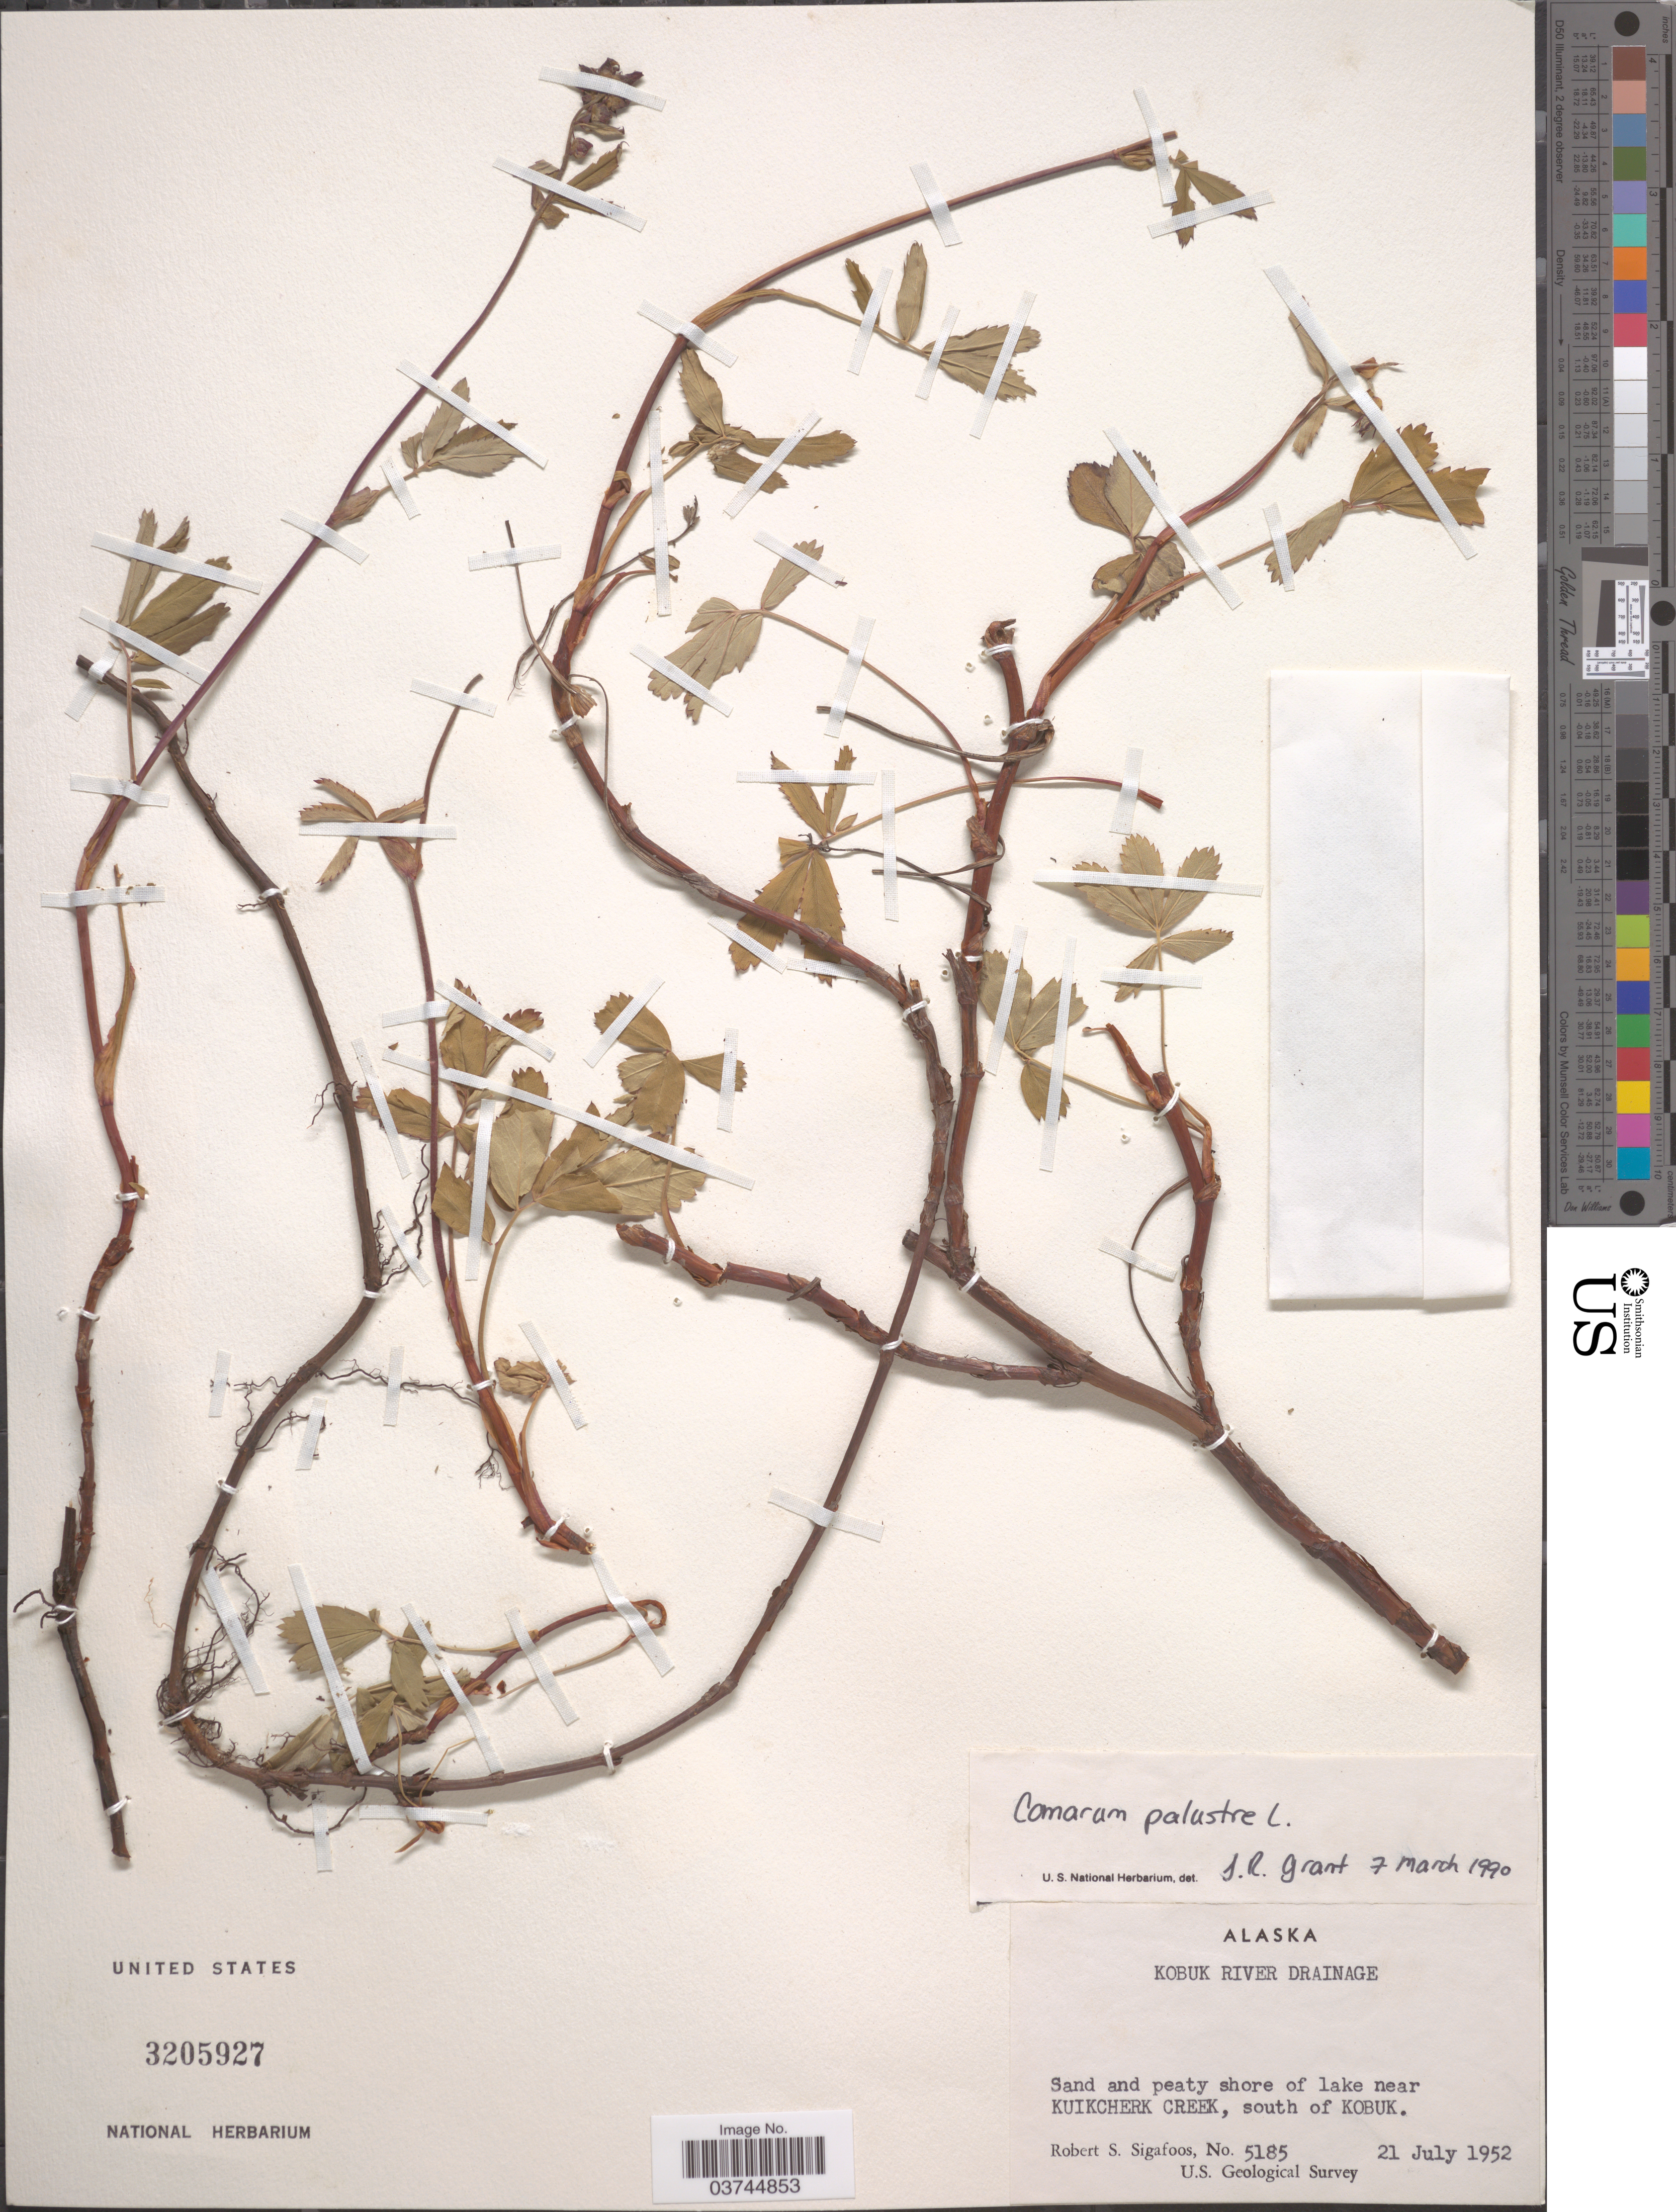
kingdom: Plantae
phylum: Tracheophyta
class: Magnoliopsida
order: Rosales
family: Rosaceae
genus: Comarum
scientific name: Comarum palustre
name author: L.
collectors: R. Sigafoos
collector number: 5185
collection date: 1952-07-21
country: United States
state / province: Alaska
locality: Kobuk River Drainage. Sand and peaty shore of lake near Kuikcherk Creek, south of Kobuk.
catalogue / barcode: US 3205927